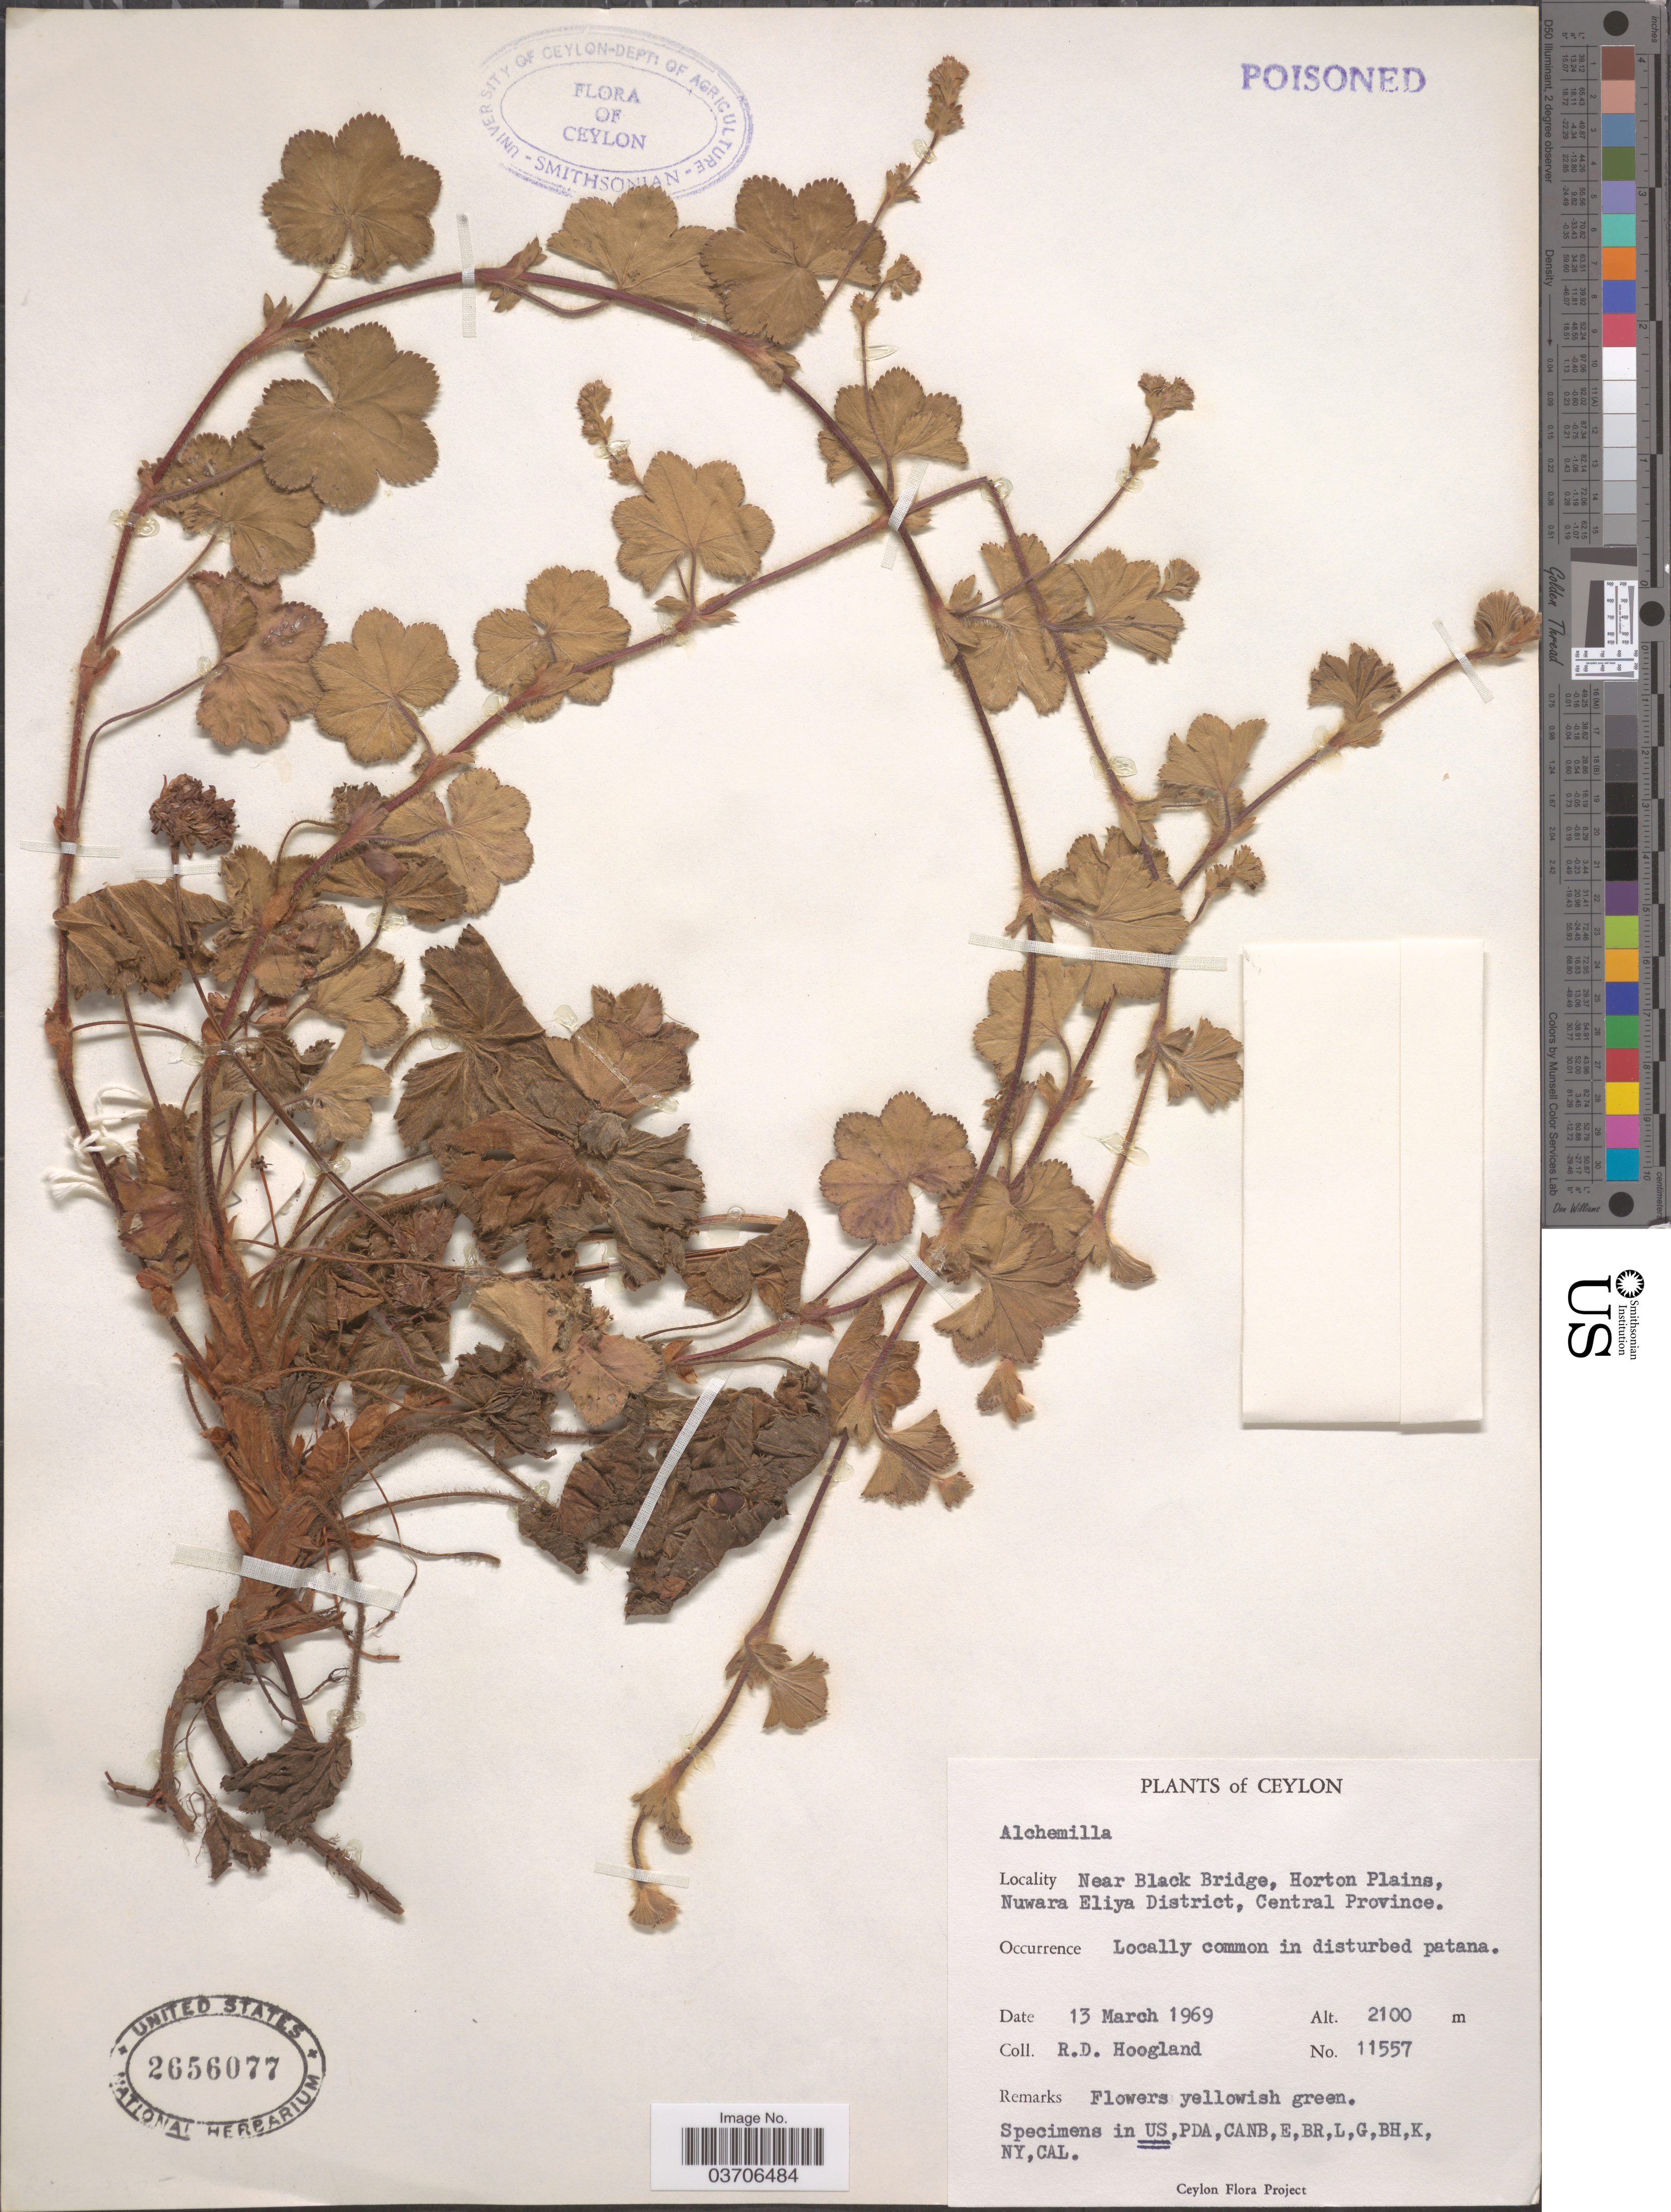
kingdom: Plantae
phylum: Tracheophyta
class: Magnoliopsida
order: Rosales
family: Rosaceae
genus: Alchemilla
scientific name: Alchemilla sp.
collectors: R. D. Hoogland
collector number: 11557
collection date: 1969-03-13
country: Sri Lanka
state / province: Central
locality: Ceylon. Near Black Bridge, Horton Plains, Nuwara Eliya District.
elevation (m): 2100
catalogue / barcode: US 2656077